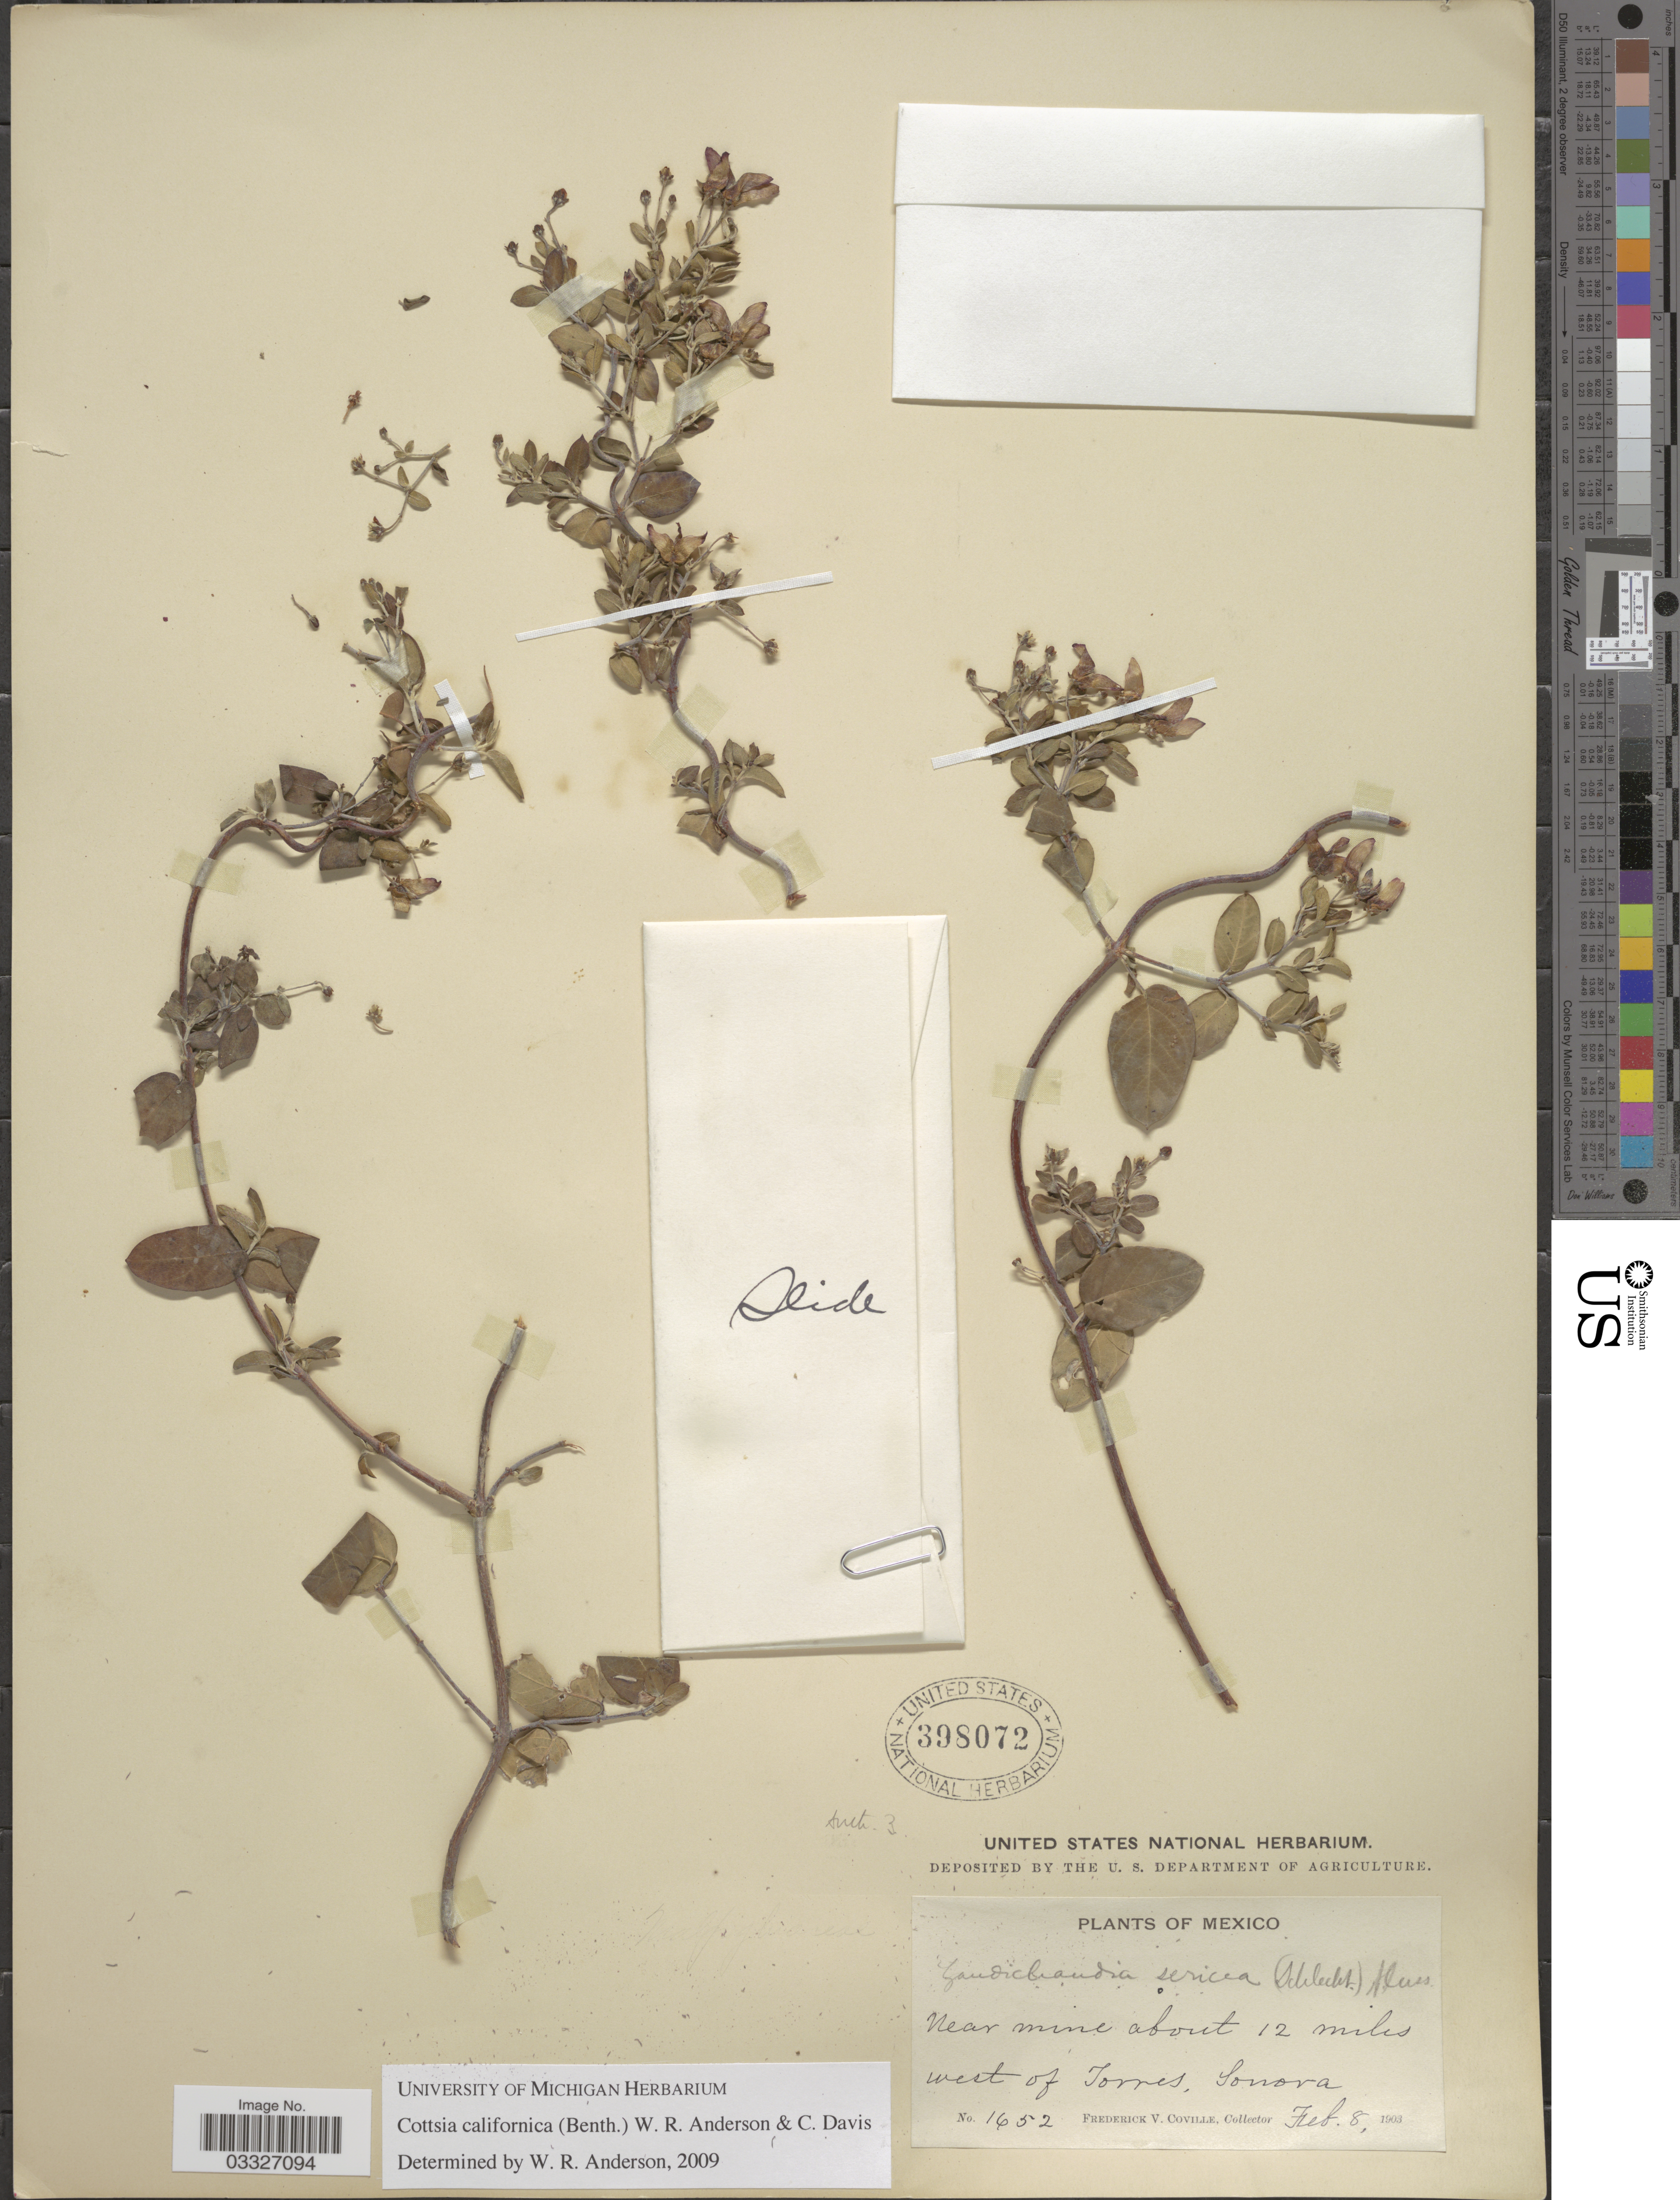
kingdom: Plantae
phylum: Tracheophyta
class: Magnoliopsida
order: Malpighiales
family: Malpighiaceae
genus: Cottsia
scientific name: Cottsia californica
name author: (Benth.) W.R. Anderson & C. Davis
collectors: F. V. Coville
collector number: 1652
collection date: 1903-02-08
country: Mexico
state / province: Sonora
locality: Near mine about 12 miles west of Torres.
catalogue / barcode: US 398072